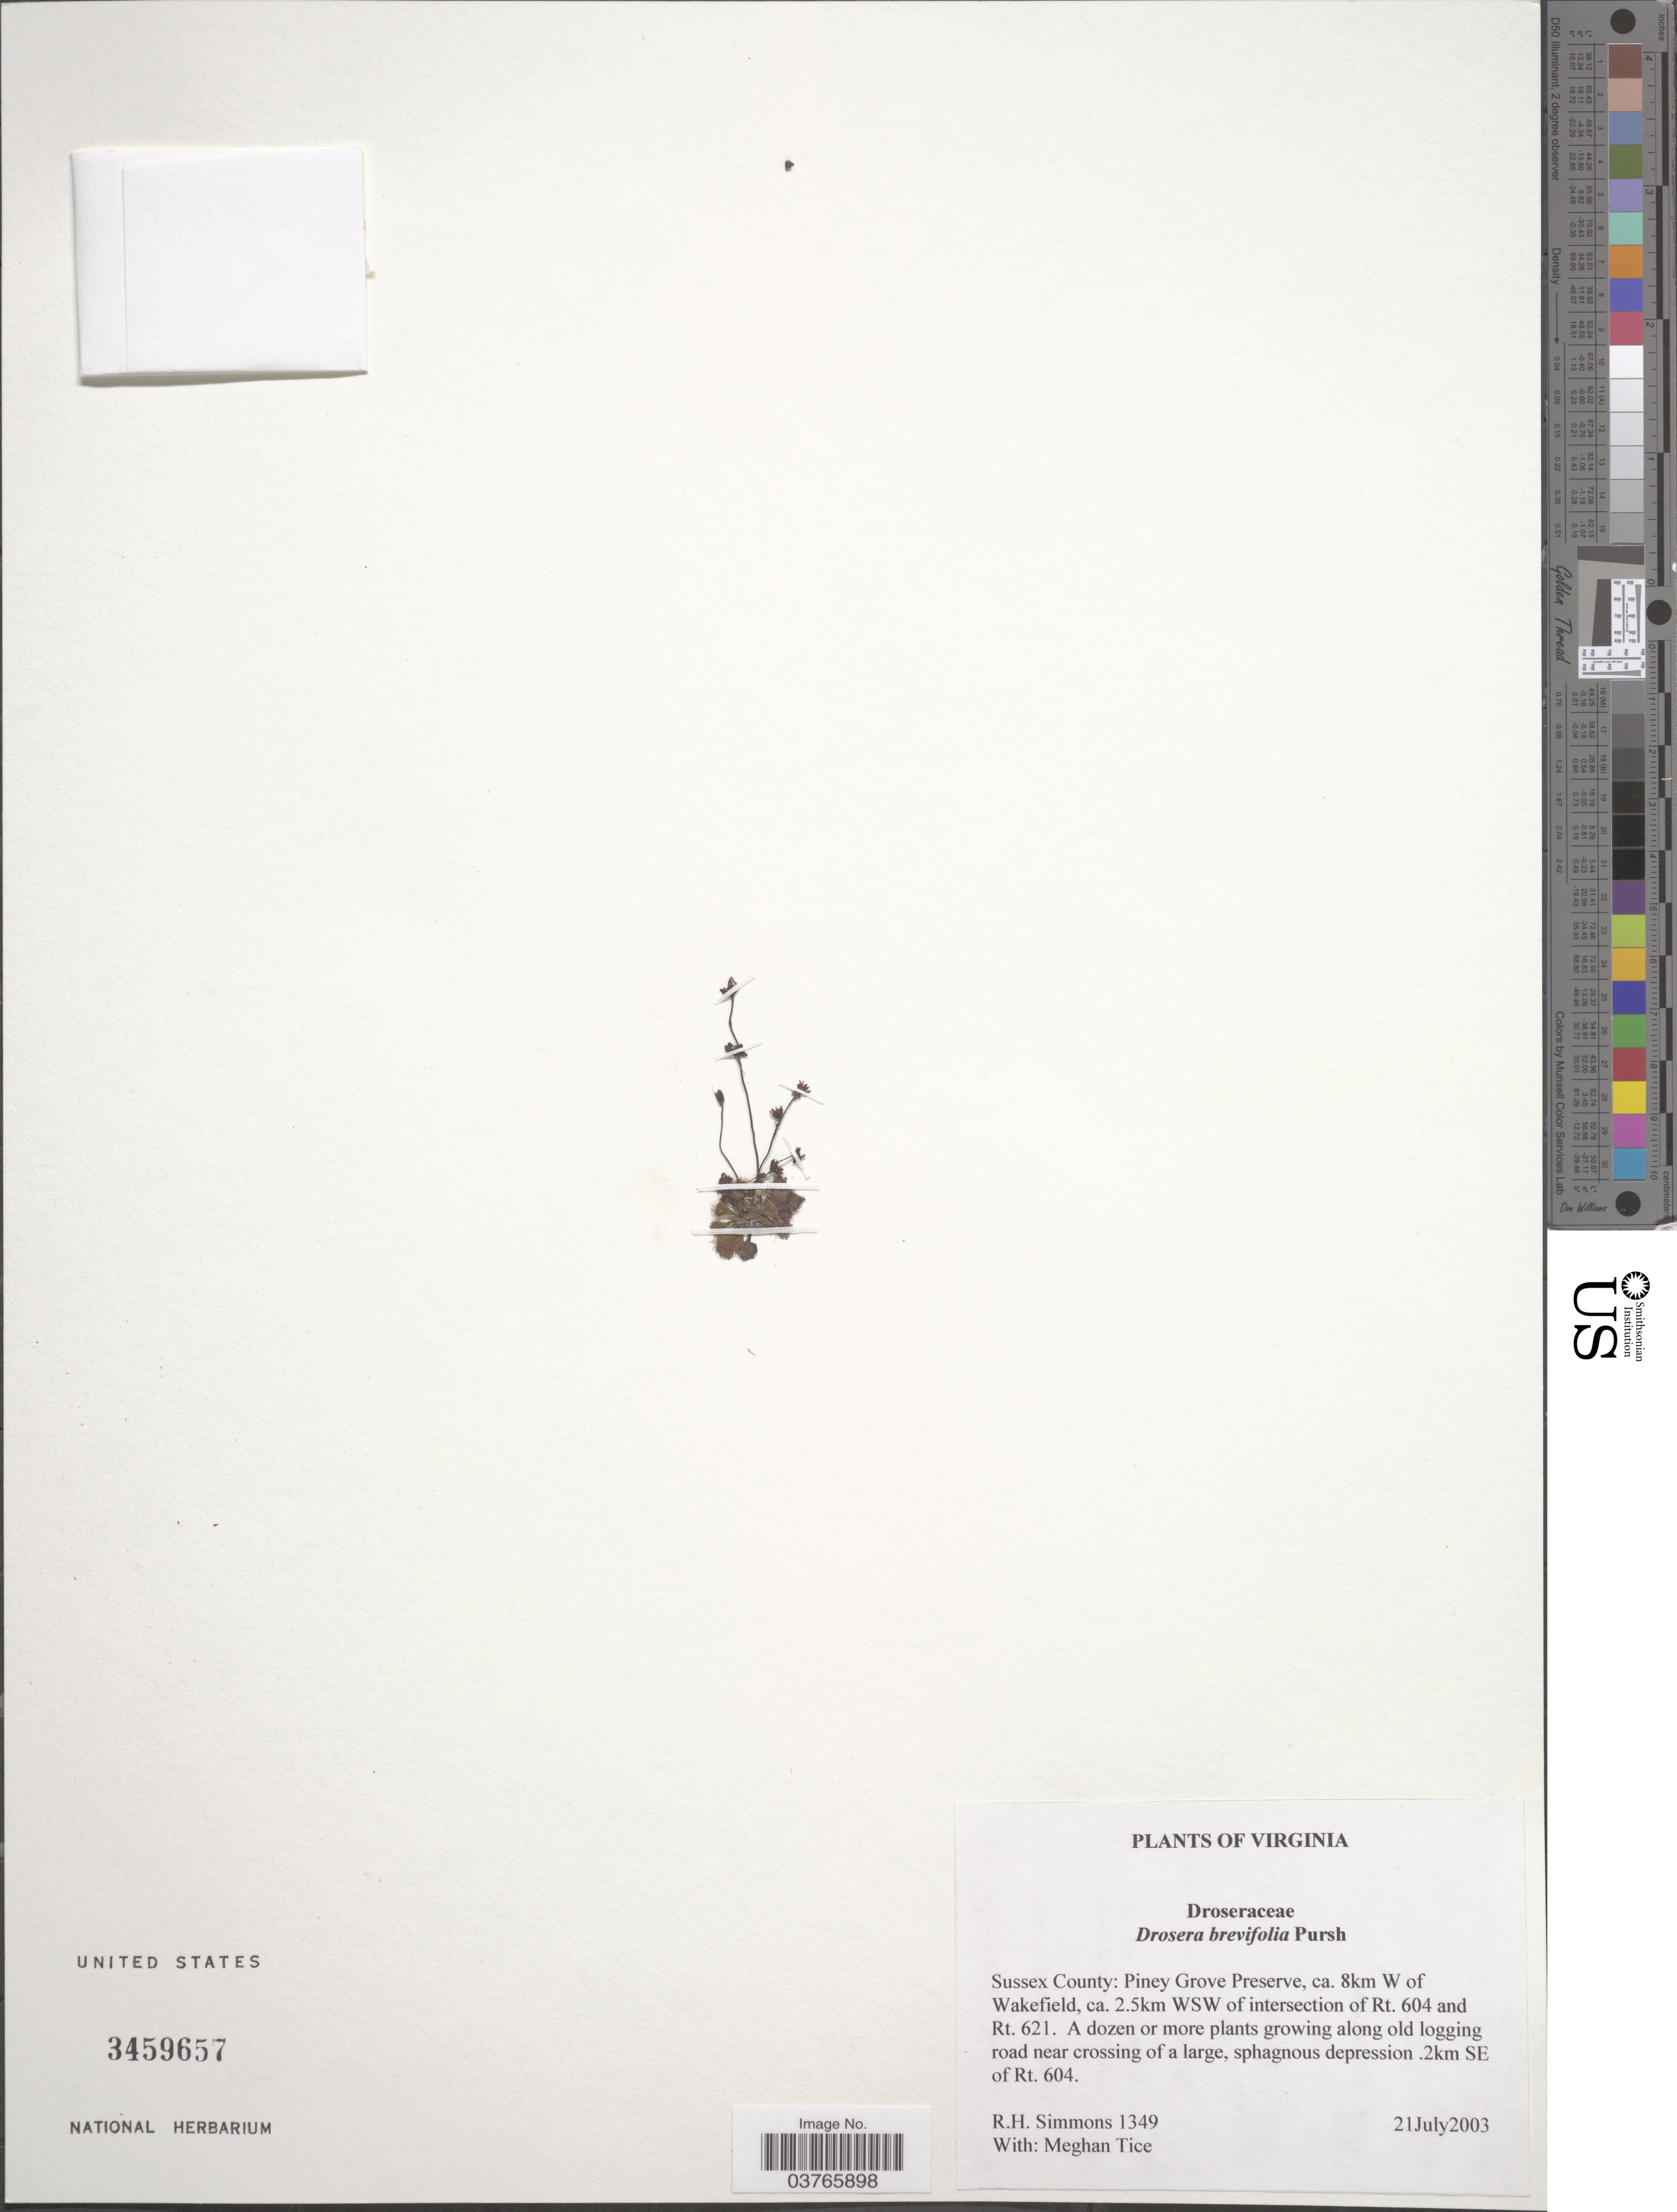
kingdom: Plantae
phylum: Tracheophyta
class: Magnoliopsida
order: Caryophyllales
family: Droseraceae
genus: Drosera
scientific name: Drosera annua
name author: E.L. Reed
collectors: R. H. Simmons & M. Tice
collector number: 1349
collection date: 2003-07-21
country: United States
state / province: Virginia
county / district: Sussex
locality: Sussex County: Piney Grove Preserve, ca. 8km W of Wakefield, ca. 2.5km WSW of intersection of Rt. 604 and Rt. 621. Logging road near crossing of a large, sphagnous depression .2km SE of Rt. 604.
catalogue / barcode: US 3459657